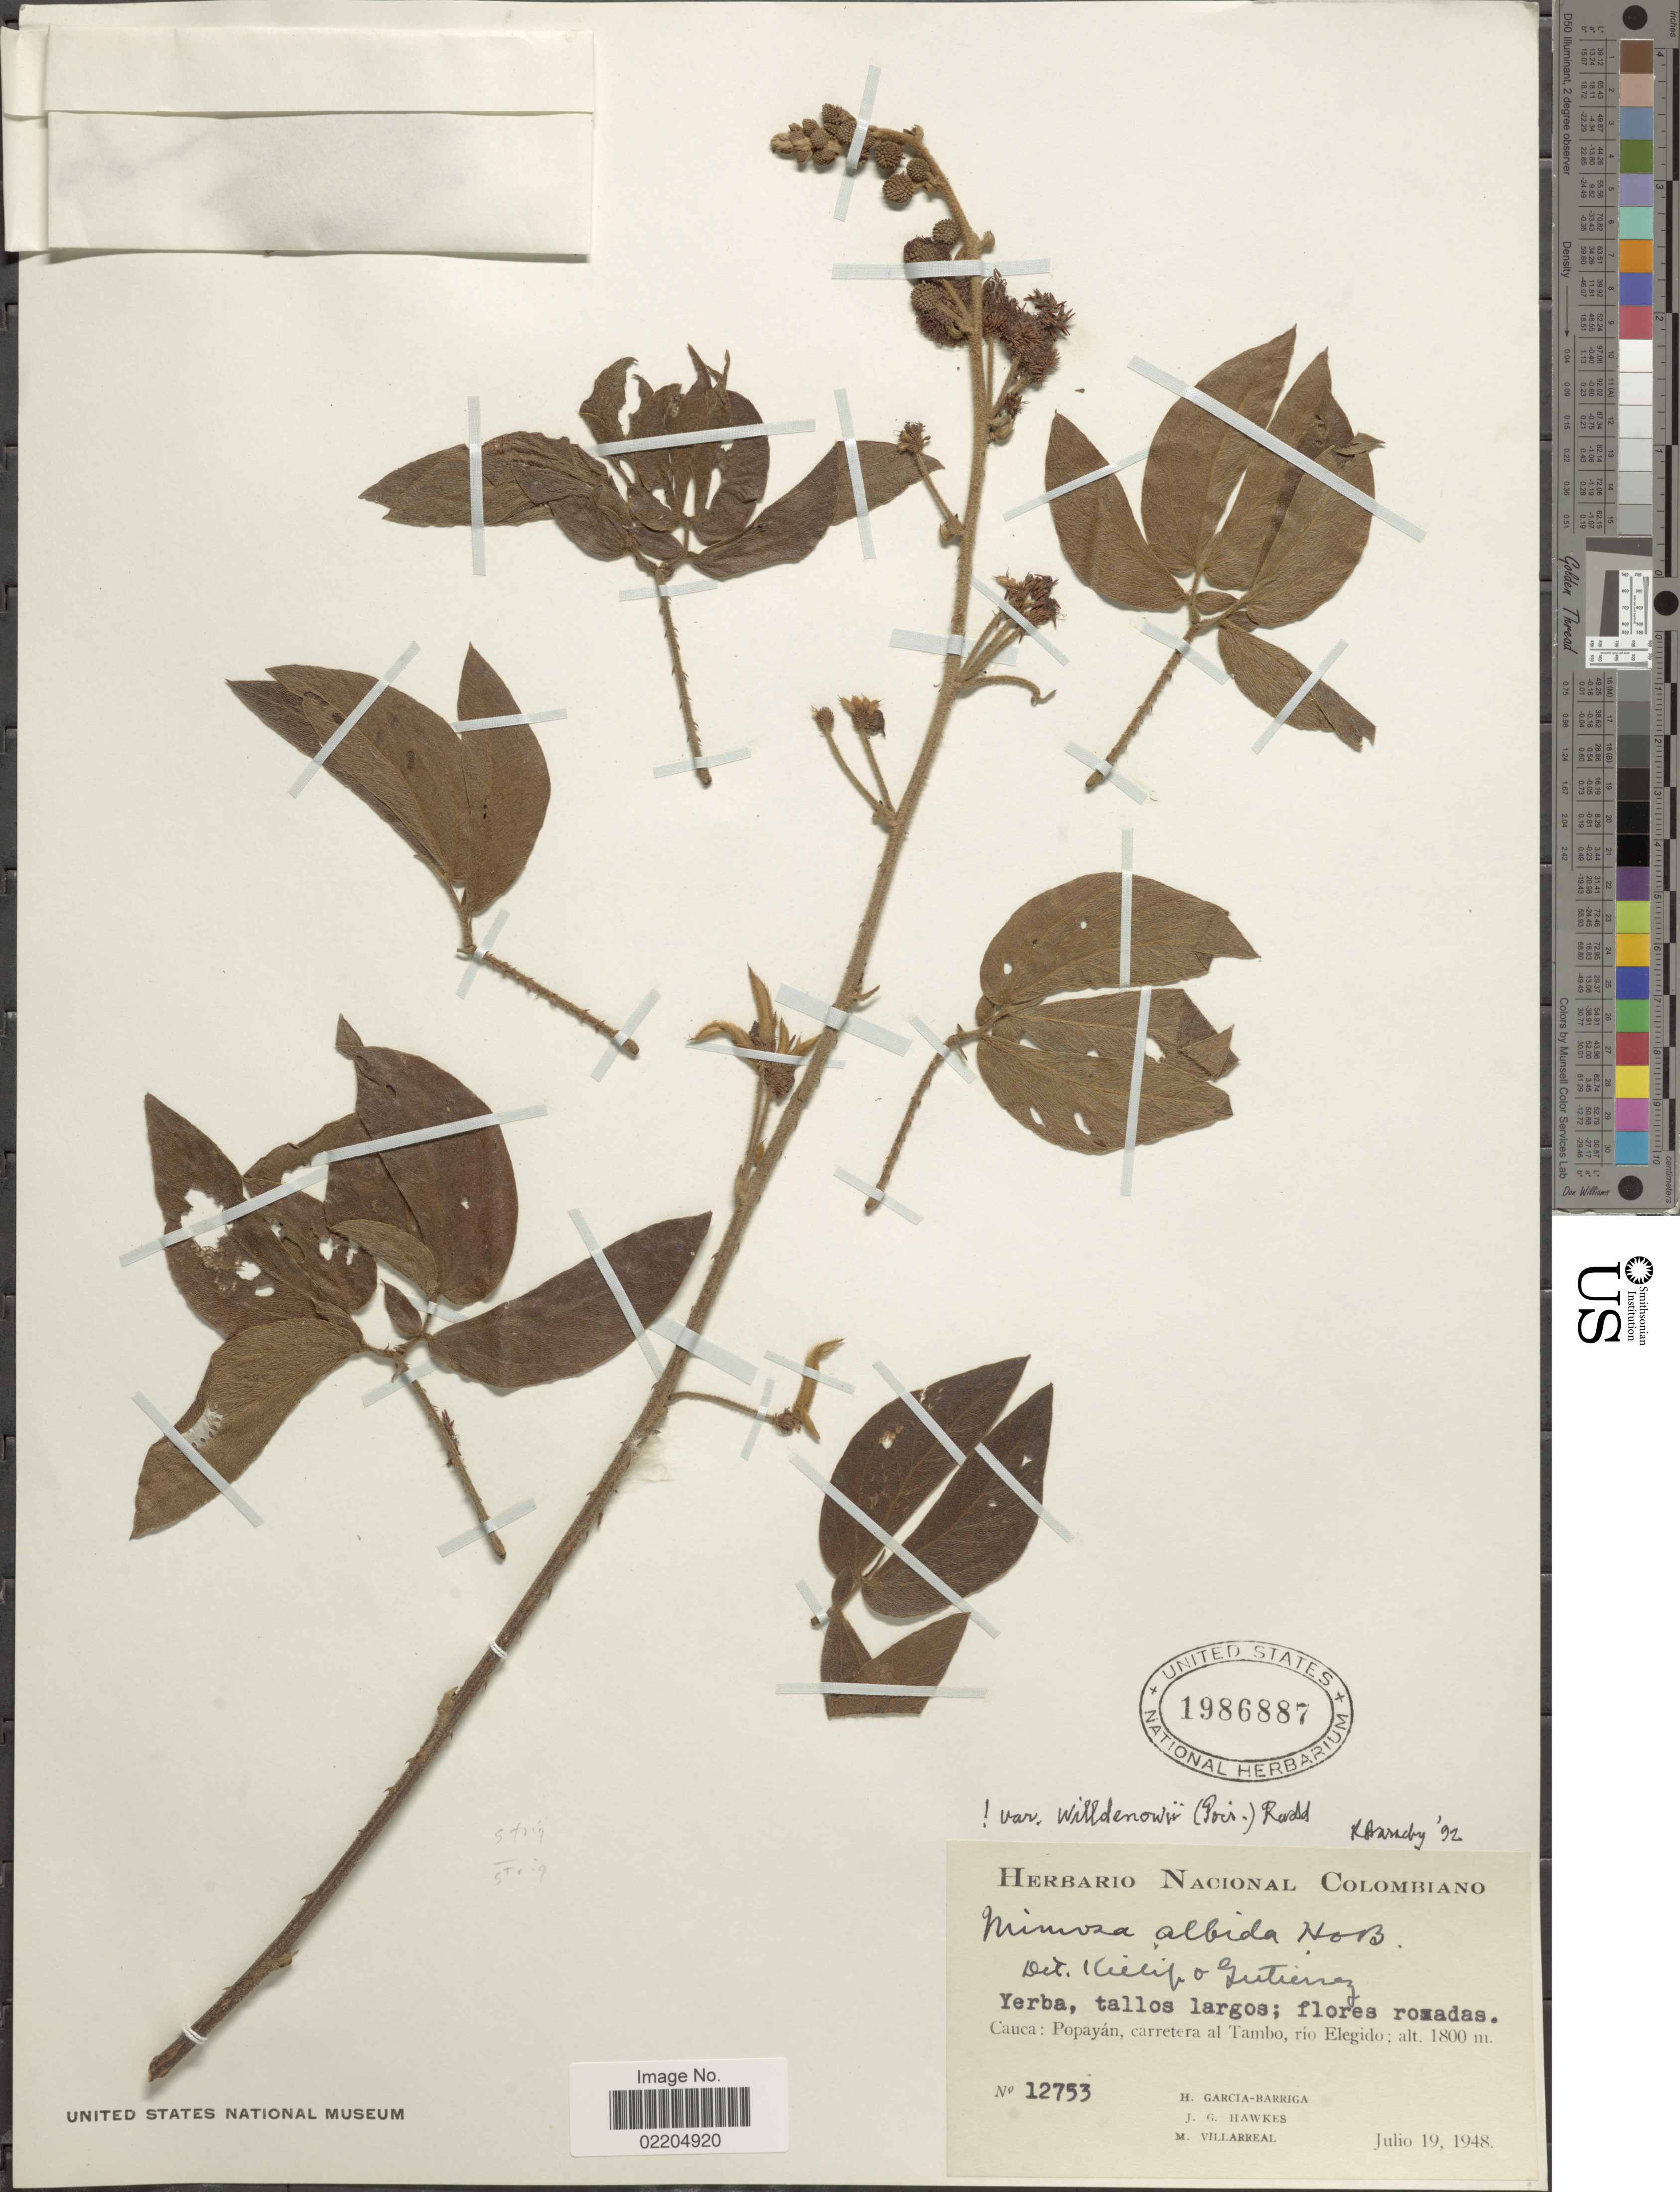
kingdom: Plantae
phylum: Tracheophyta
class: Magnoliopsida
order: Fabales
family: Fabaceae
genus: Mimosa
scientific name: Mimosa albida var. willdenowii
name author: (Poir.) Rudd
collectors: H. García Barriga, J. Hawkes & M. Villarreal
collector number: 12753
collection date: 1948-07-19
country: Colombia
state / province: Cauca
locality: Popayan, carretera al Tambo, rio Elegido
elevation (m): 1800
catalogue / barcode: US 1986887